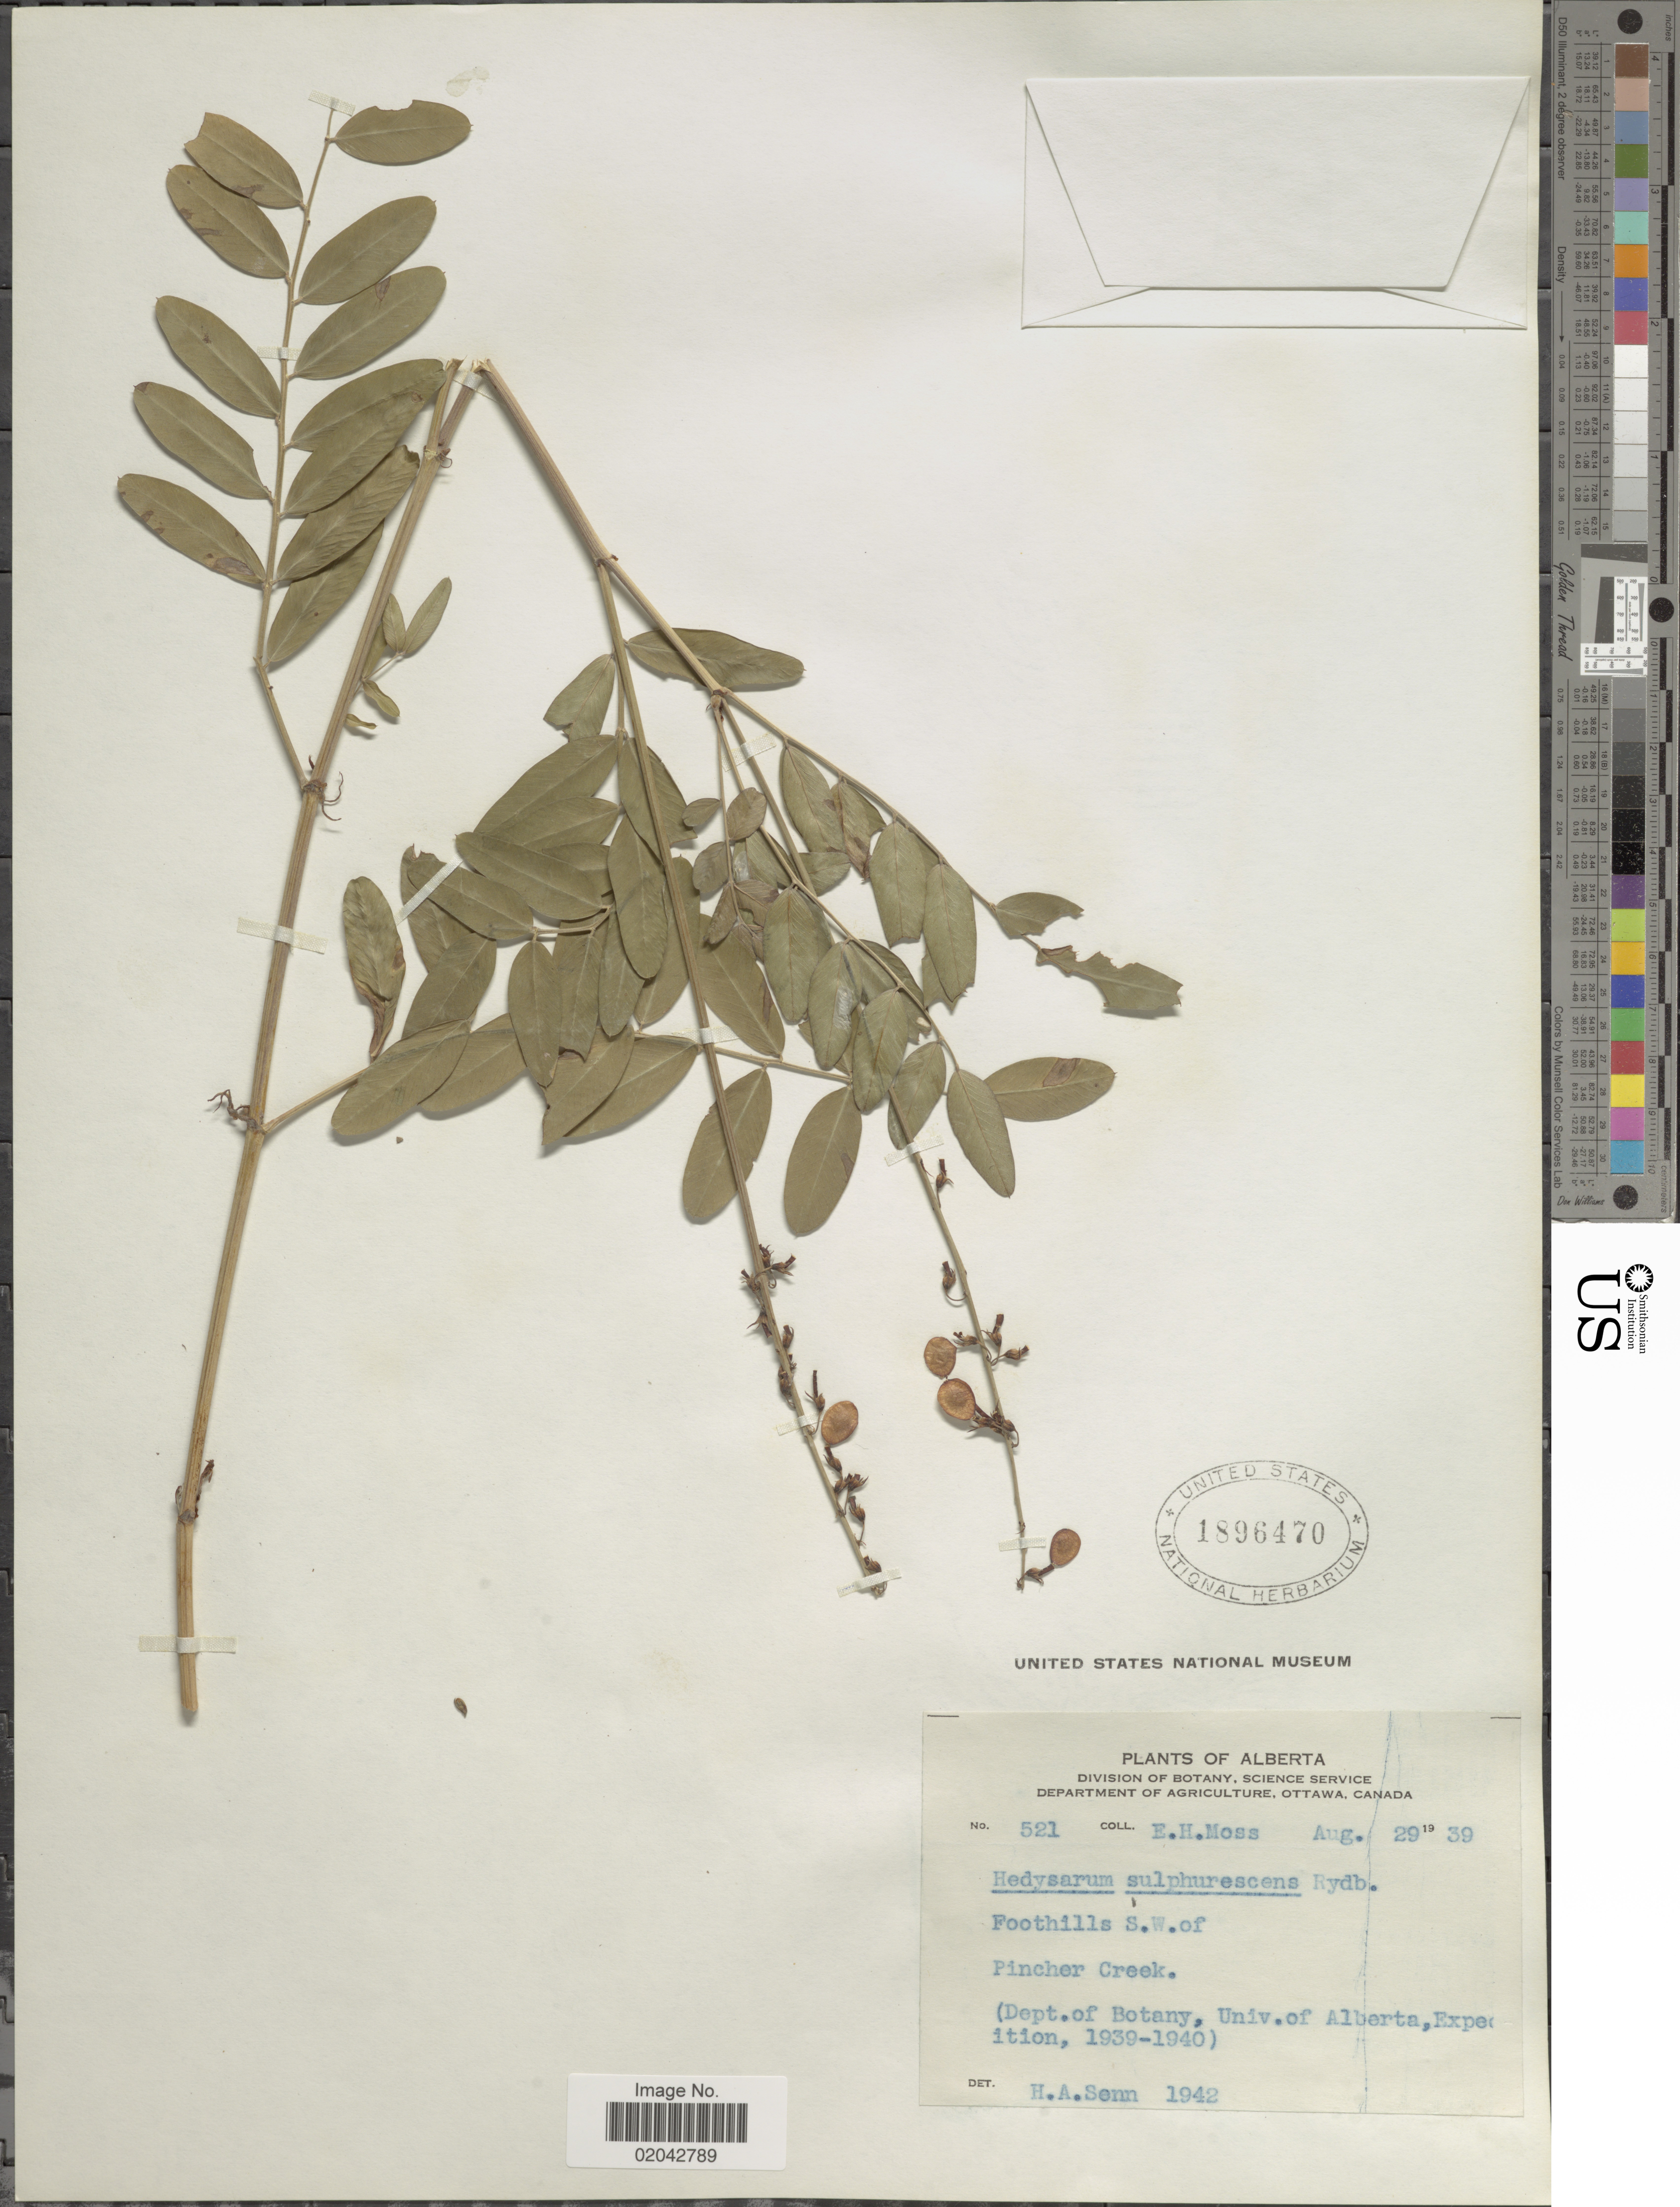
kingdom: Plantae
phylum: Tracheophyta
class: Magnoliopsida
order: Fabales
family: Fabaceae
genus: Hedysarum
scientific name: Hedysarum sulphurescens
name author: Rydb.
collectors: E. Moss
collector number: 521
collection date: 1939-08-29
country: Canada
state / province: Alberta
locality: Foothills S.W. of Pincher Creek (Dept. of Botany, Univ. of Alberta)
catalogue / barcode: US 1896470